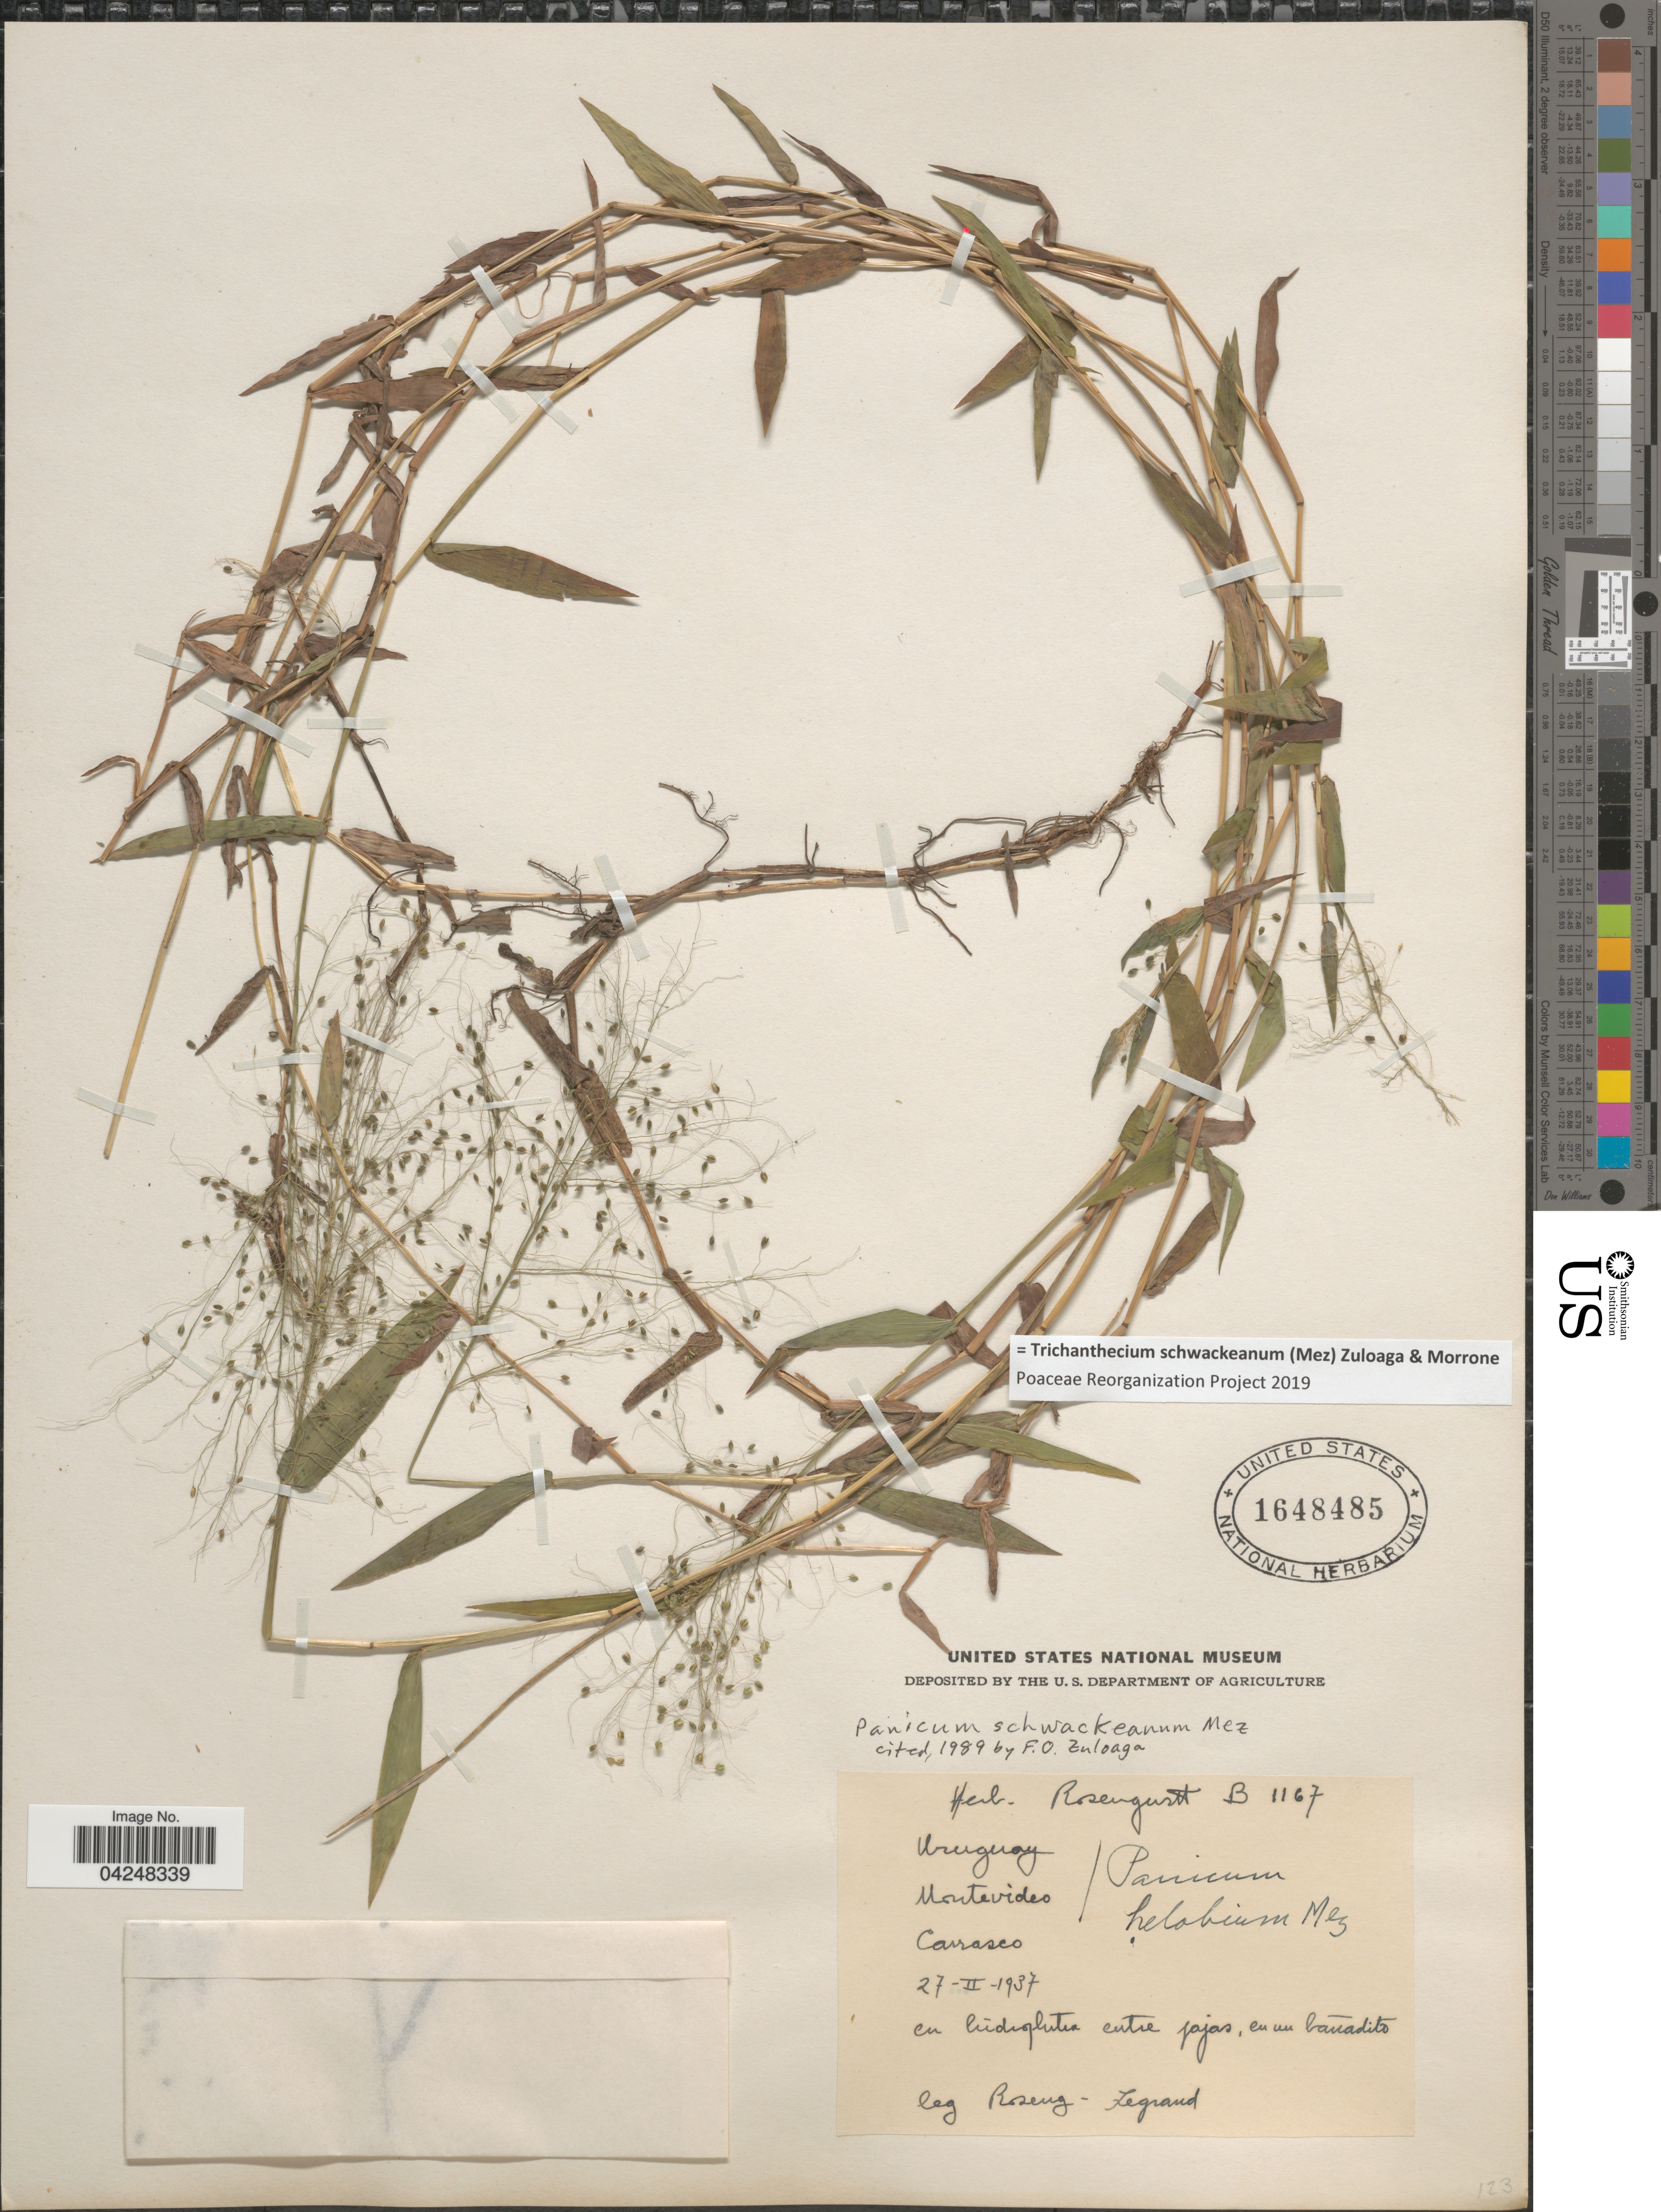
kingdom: Plantae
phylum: Tracheophyta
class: Liliopsida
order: Poales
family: Poaceae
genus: Trichanthecium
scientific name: Trichanthecium schwackeanum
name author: (Mez) Zuloaga & Morrone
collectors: Rosengurtt & Legrand, --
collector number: B1167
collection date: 1937-02-27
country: Uruguay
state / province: Montevideo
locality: Carrasco.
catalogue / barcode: US 1648485